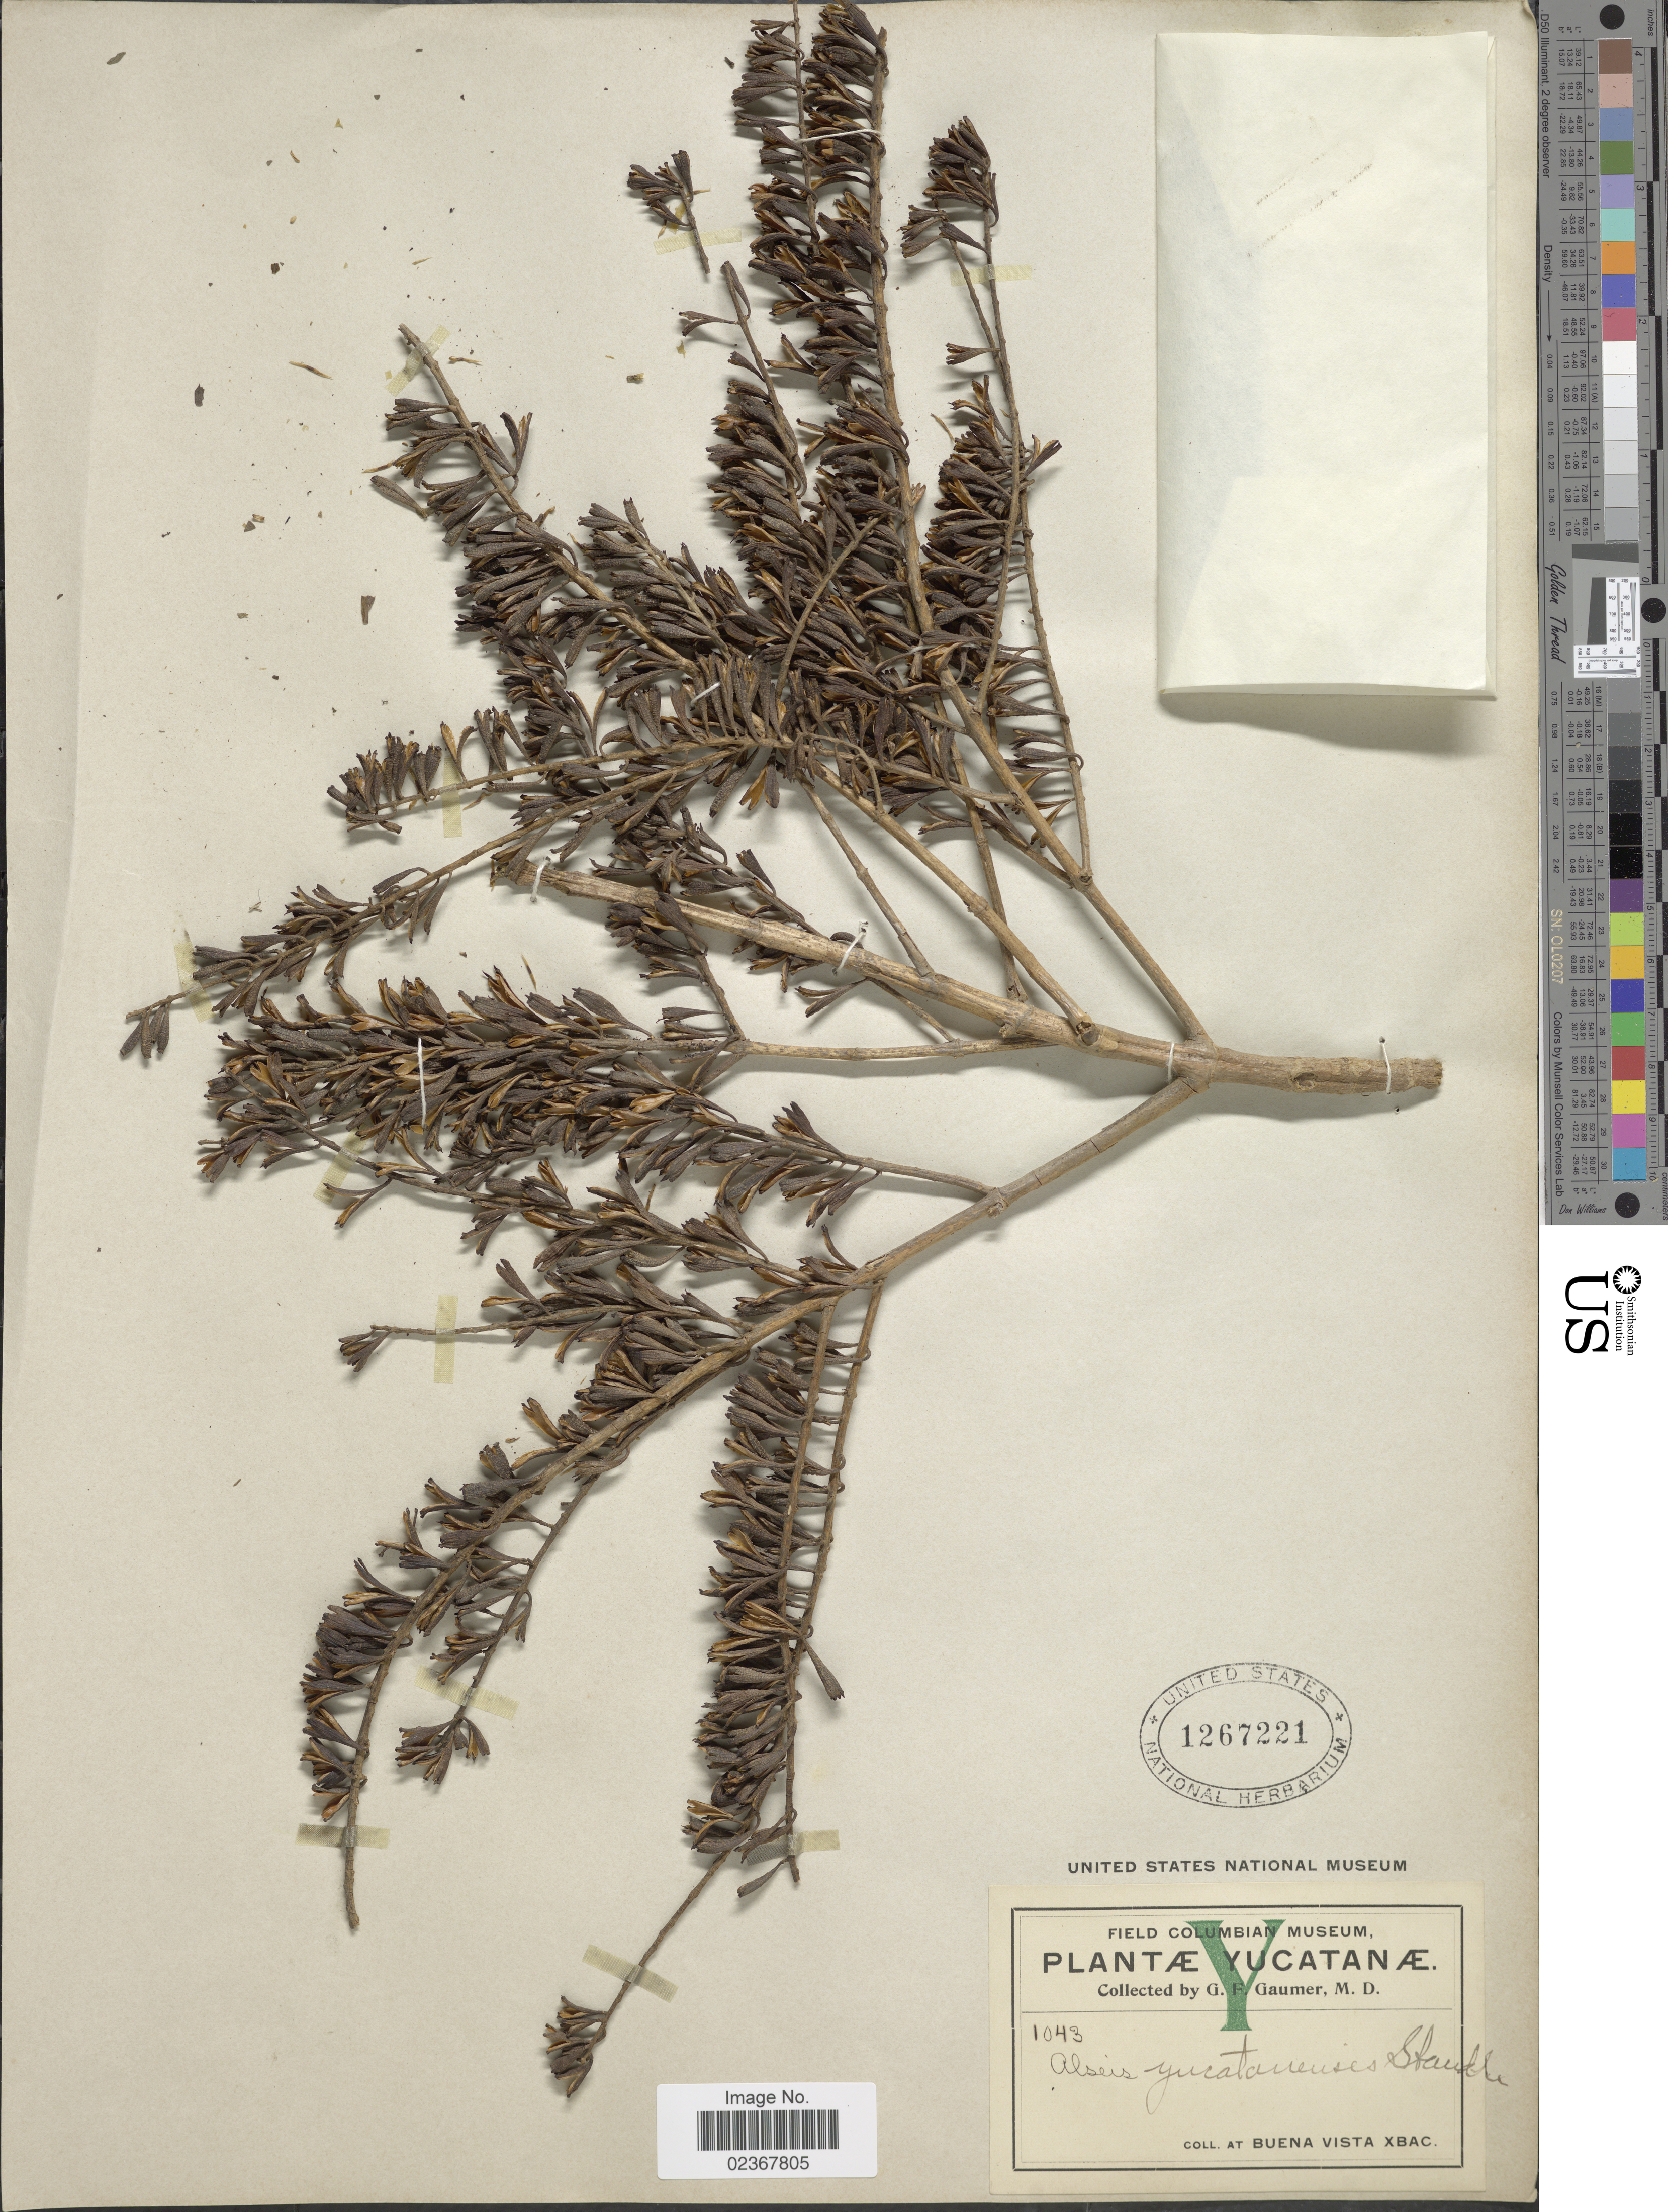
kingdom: Plantae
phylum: Tracheophyta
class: Magnoliopsida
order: Gentianales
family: Rubiaceae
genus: Alseis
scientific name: Alseis yucatanensis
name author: Standl.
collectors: G. F. Gaumer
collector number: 1043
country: Mexico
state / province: Yucatán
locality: Yucatanae. Buena Vista Xbac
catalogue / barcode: US 1267221